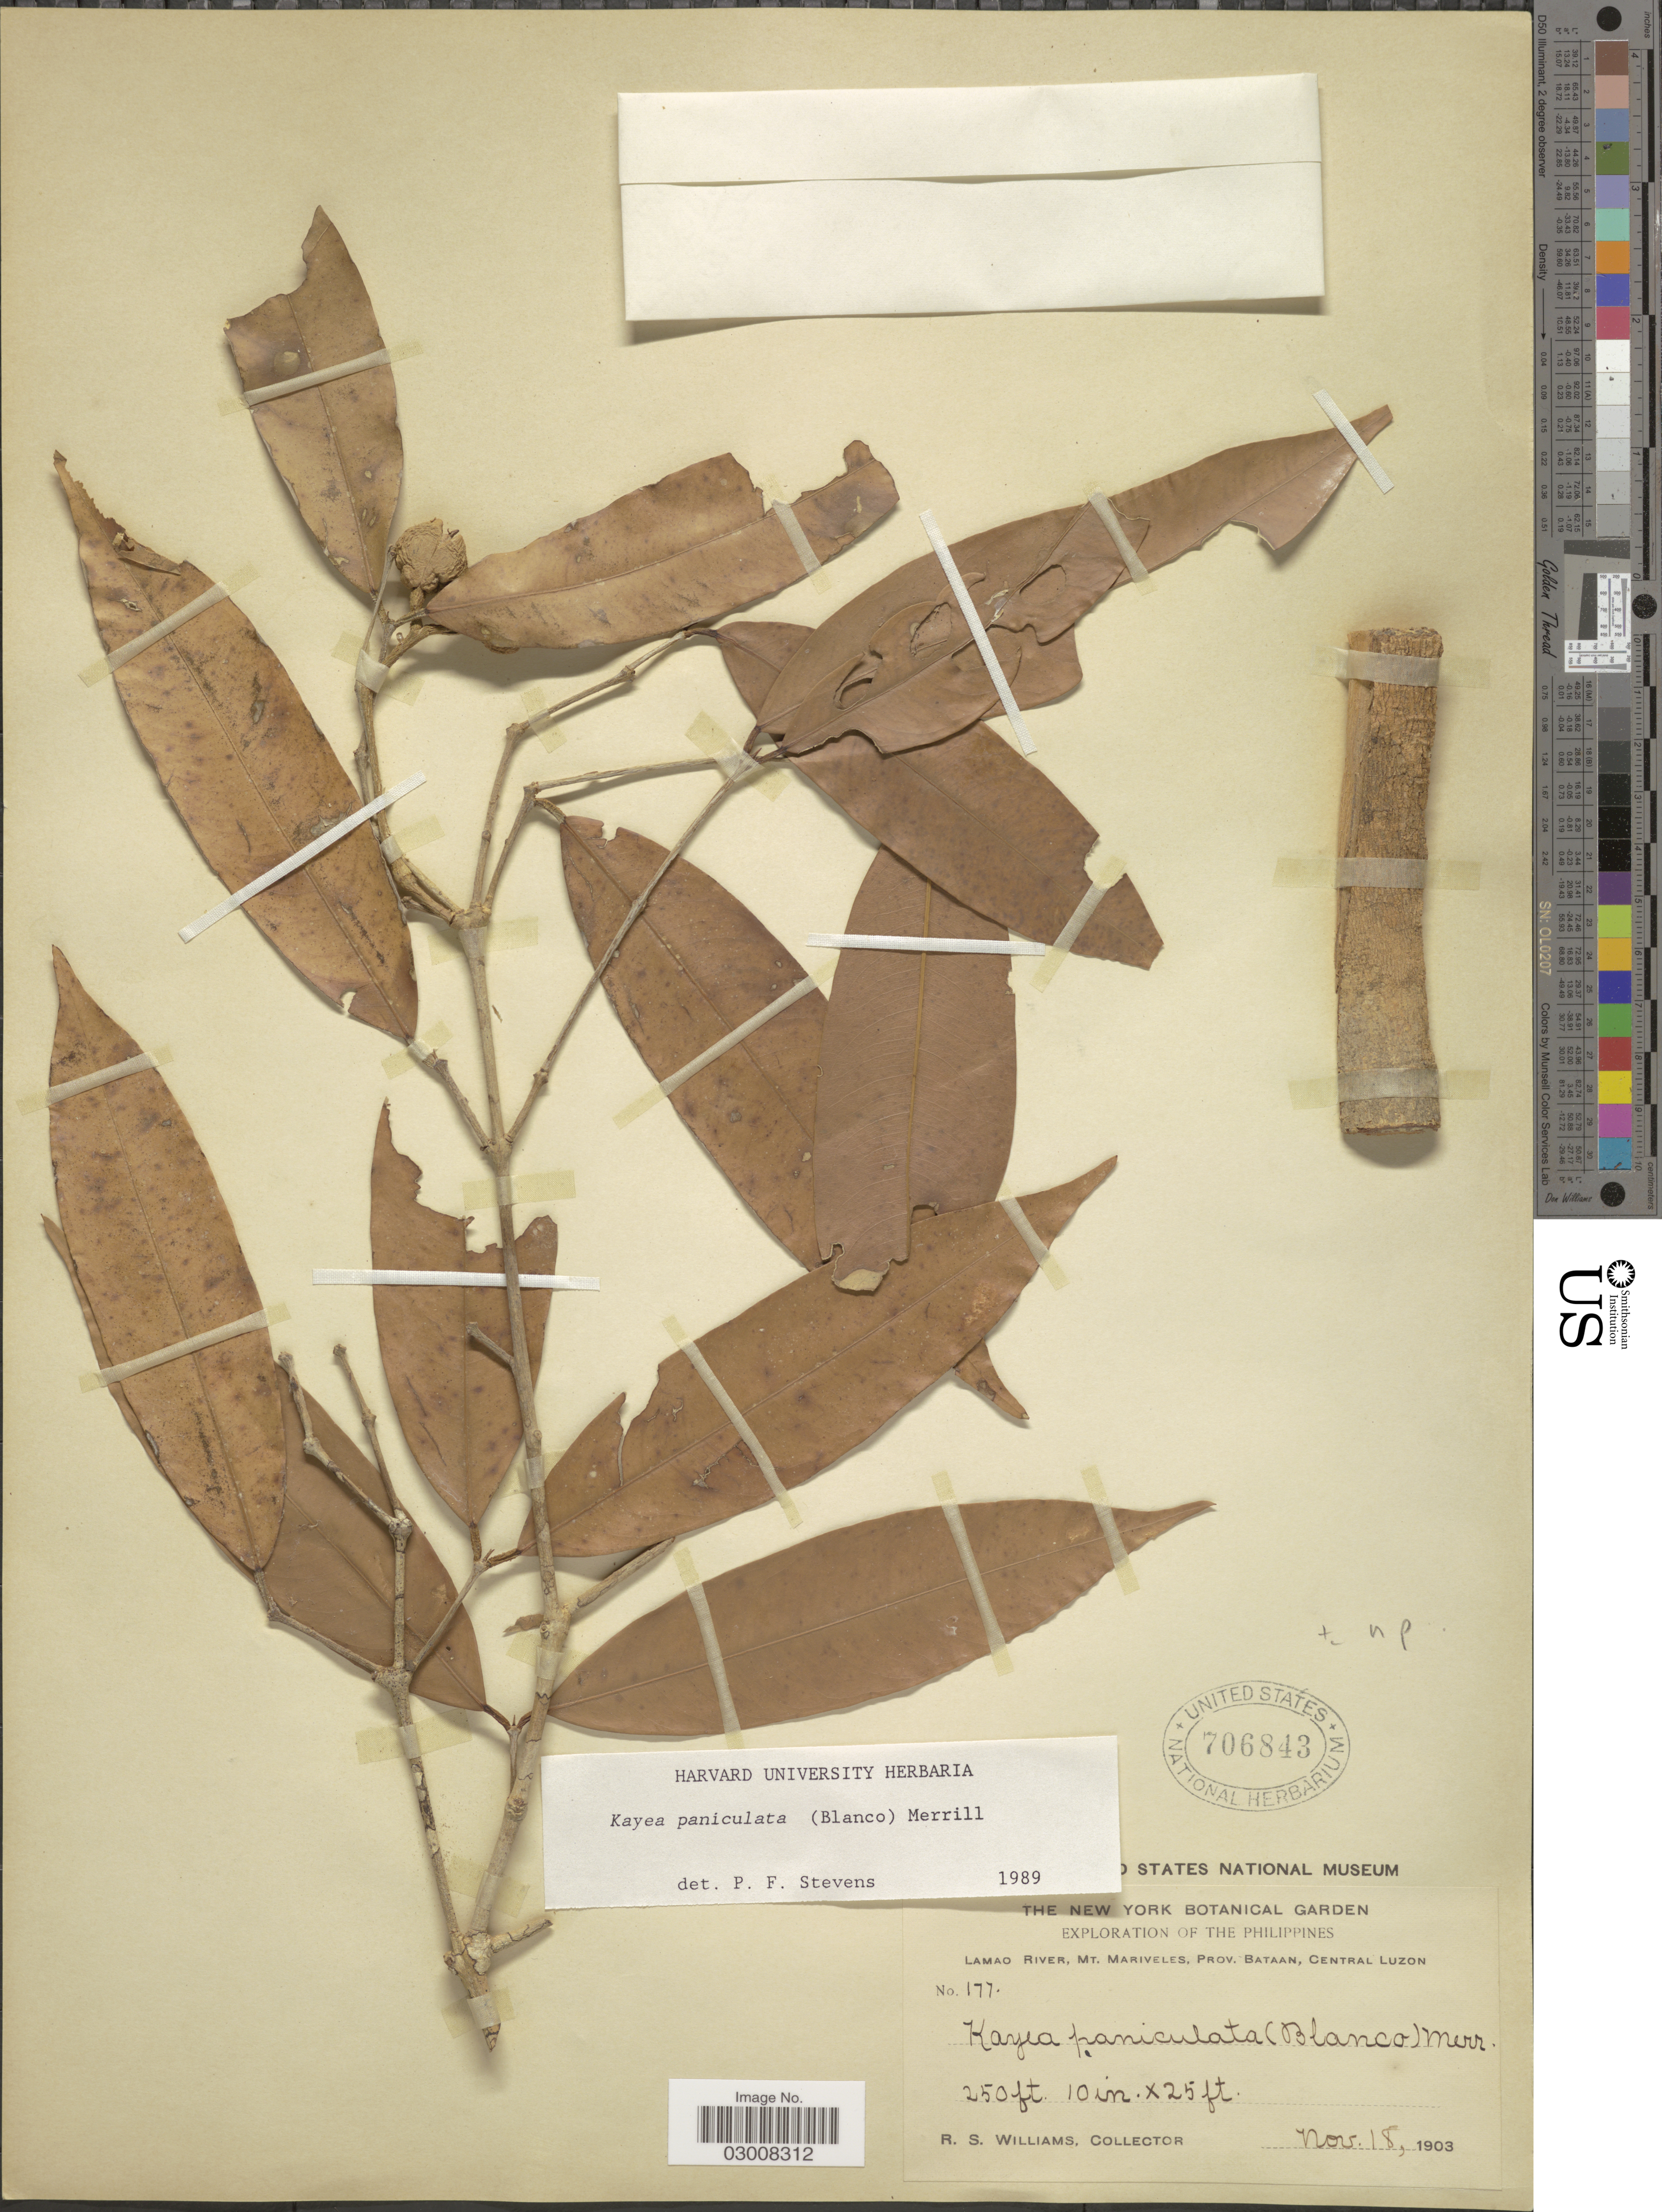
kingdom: Plantae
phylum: Tracheophyta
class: Magnoliopsida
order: Malpighiales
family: Calophyllaceae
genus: Kayea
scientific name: Kayea paniculata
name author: (Blanco) Merr.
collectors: R. S. Williams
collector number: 177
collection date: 1903-11-18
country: Philippines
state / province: Central Luzon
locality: Lamao River, Mt. Mariveles, Prov. Bataan, Central Luzon.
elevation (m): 76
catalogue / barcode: US 706843